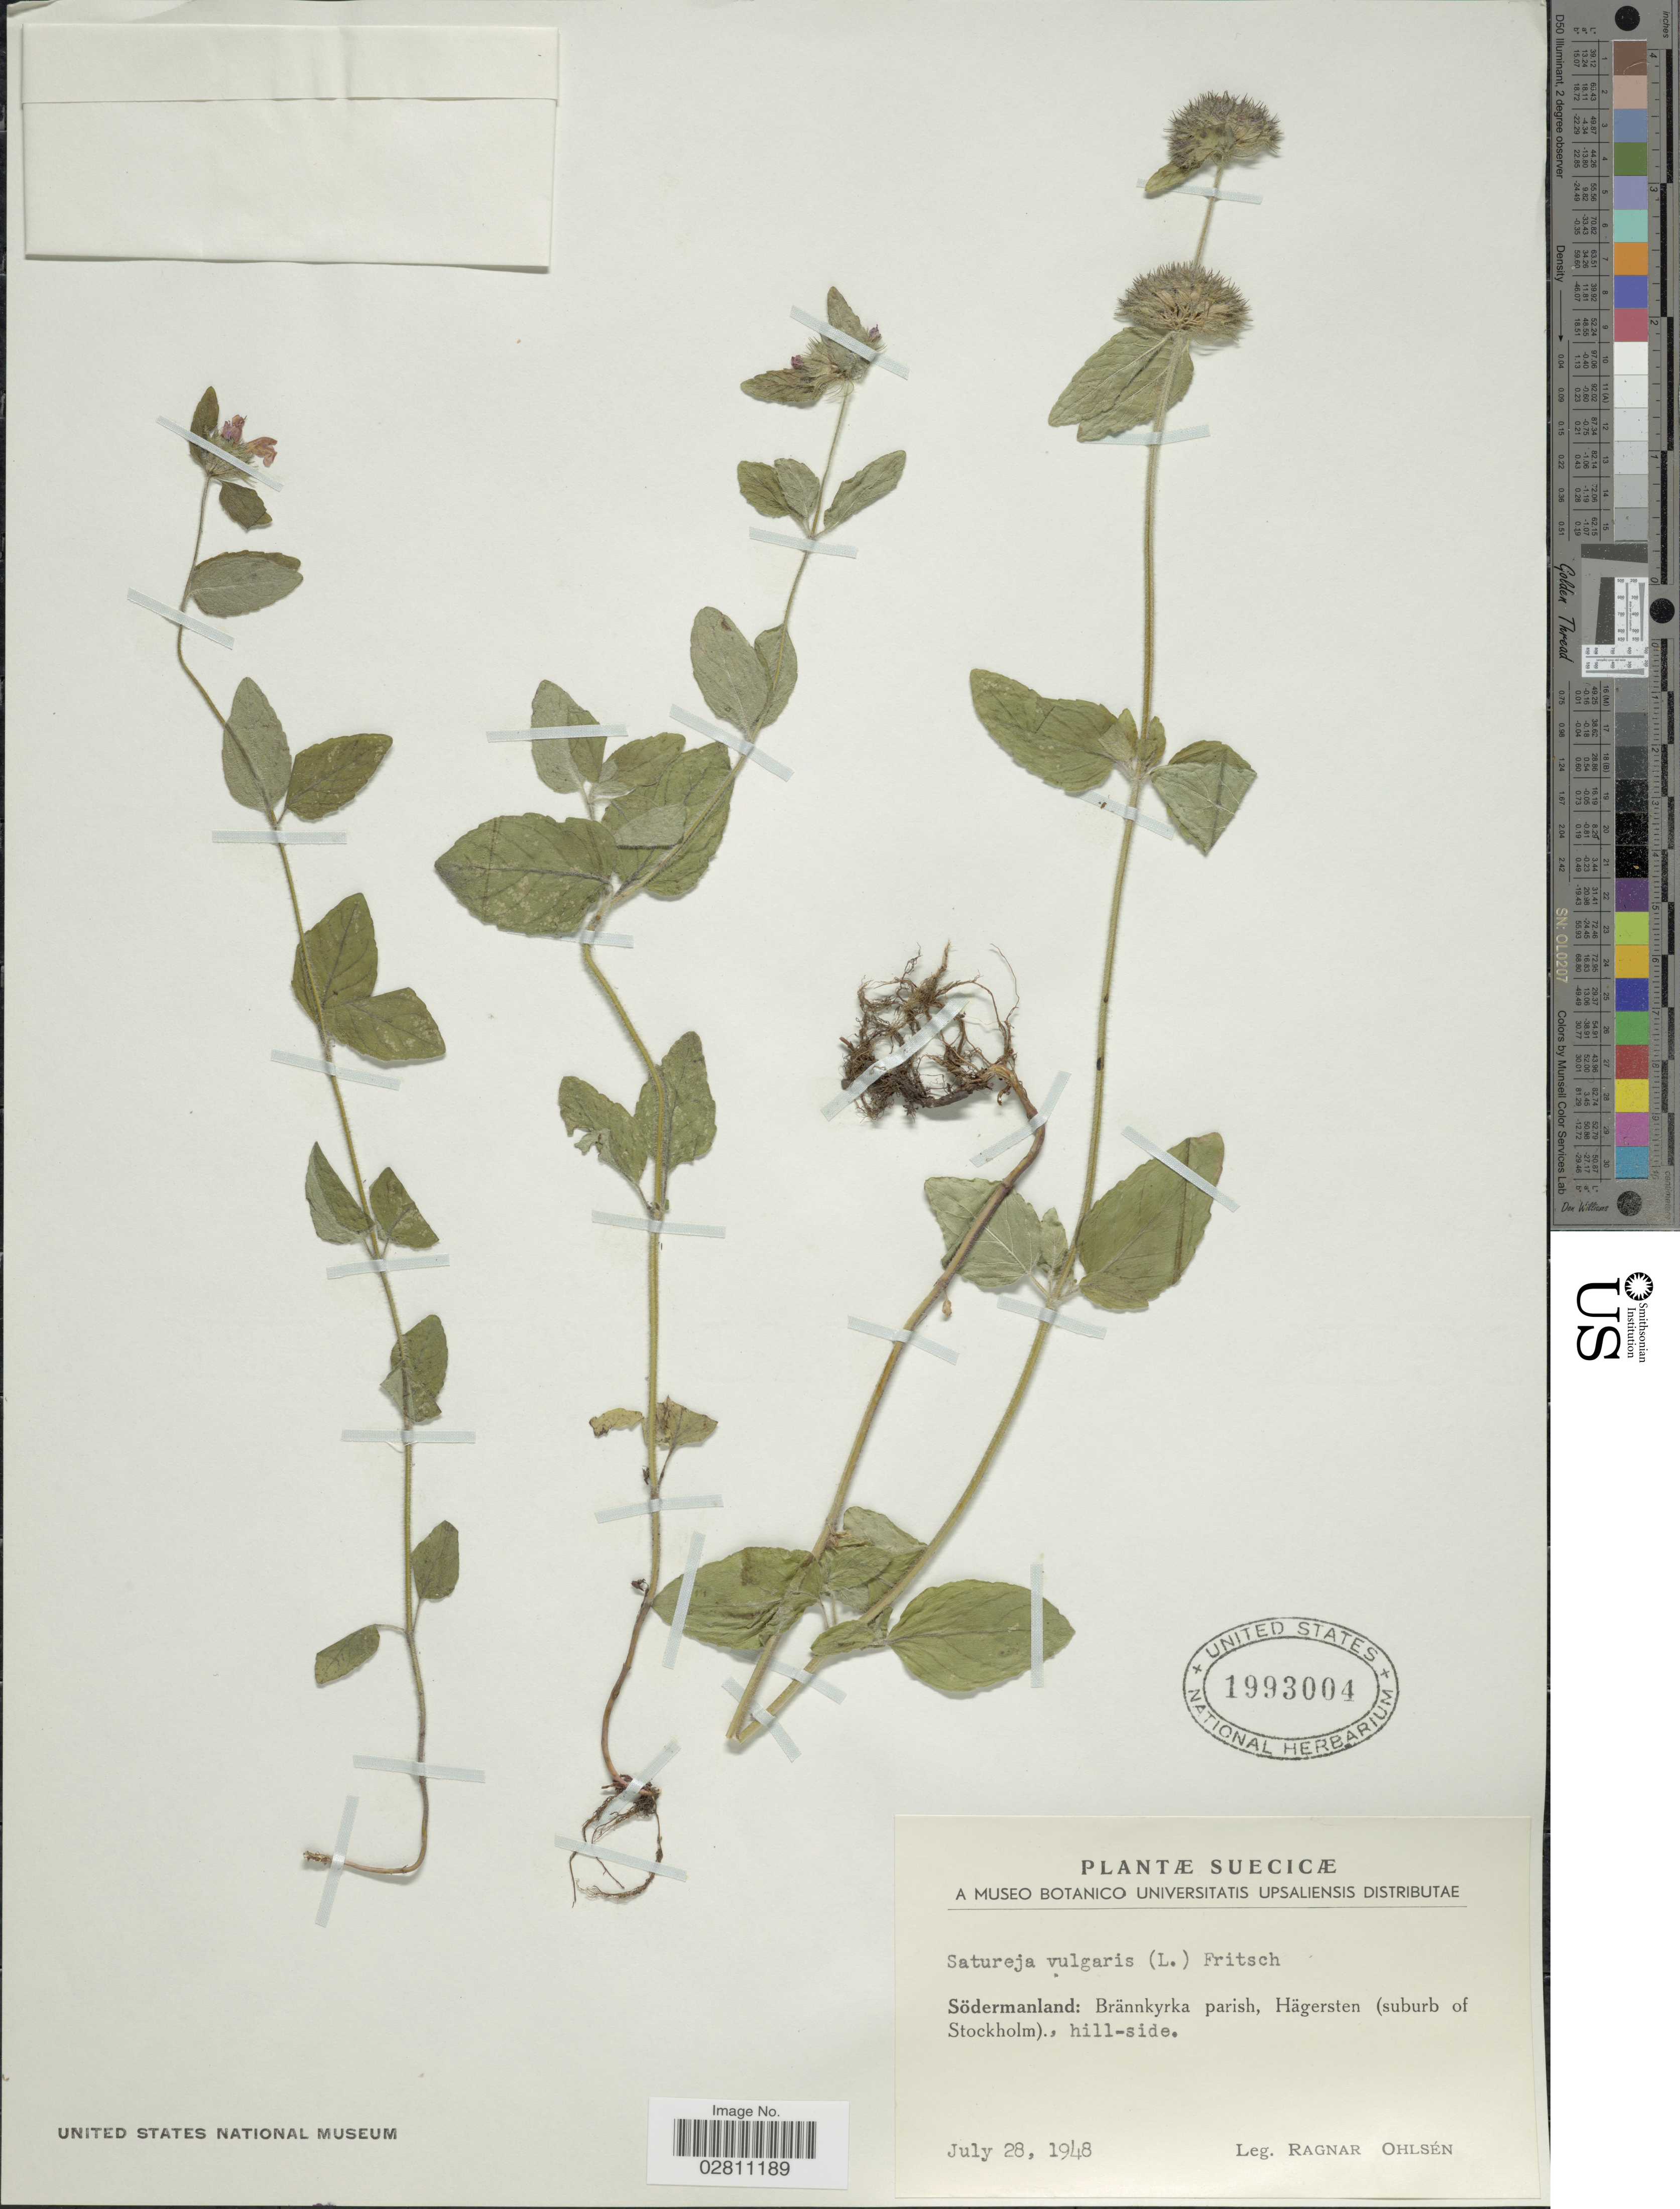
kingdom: Plantae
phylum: Tracheophyta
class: Magnoliopsida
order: Lamiales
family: Lamiaceae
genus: Clinopodium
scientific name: Clinopodium vulgare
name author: L.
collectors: R. Ohlsen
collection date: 1948-07-28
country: Sweden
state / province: Sodermanland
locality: Suecicæ, Södermanland: Brännkyrka parish, Hägersten (suburb of Stockholm).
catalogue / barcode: US 1993004